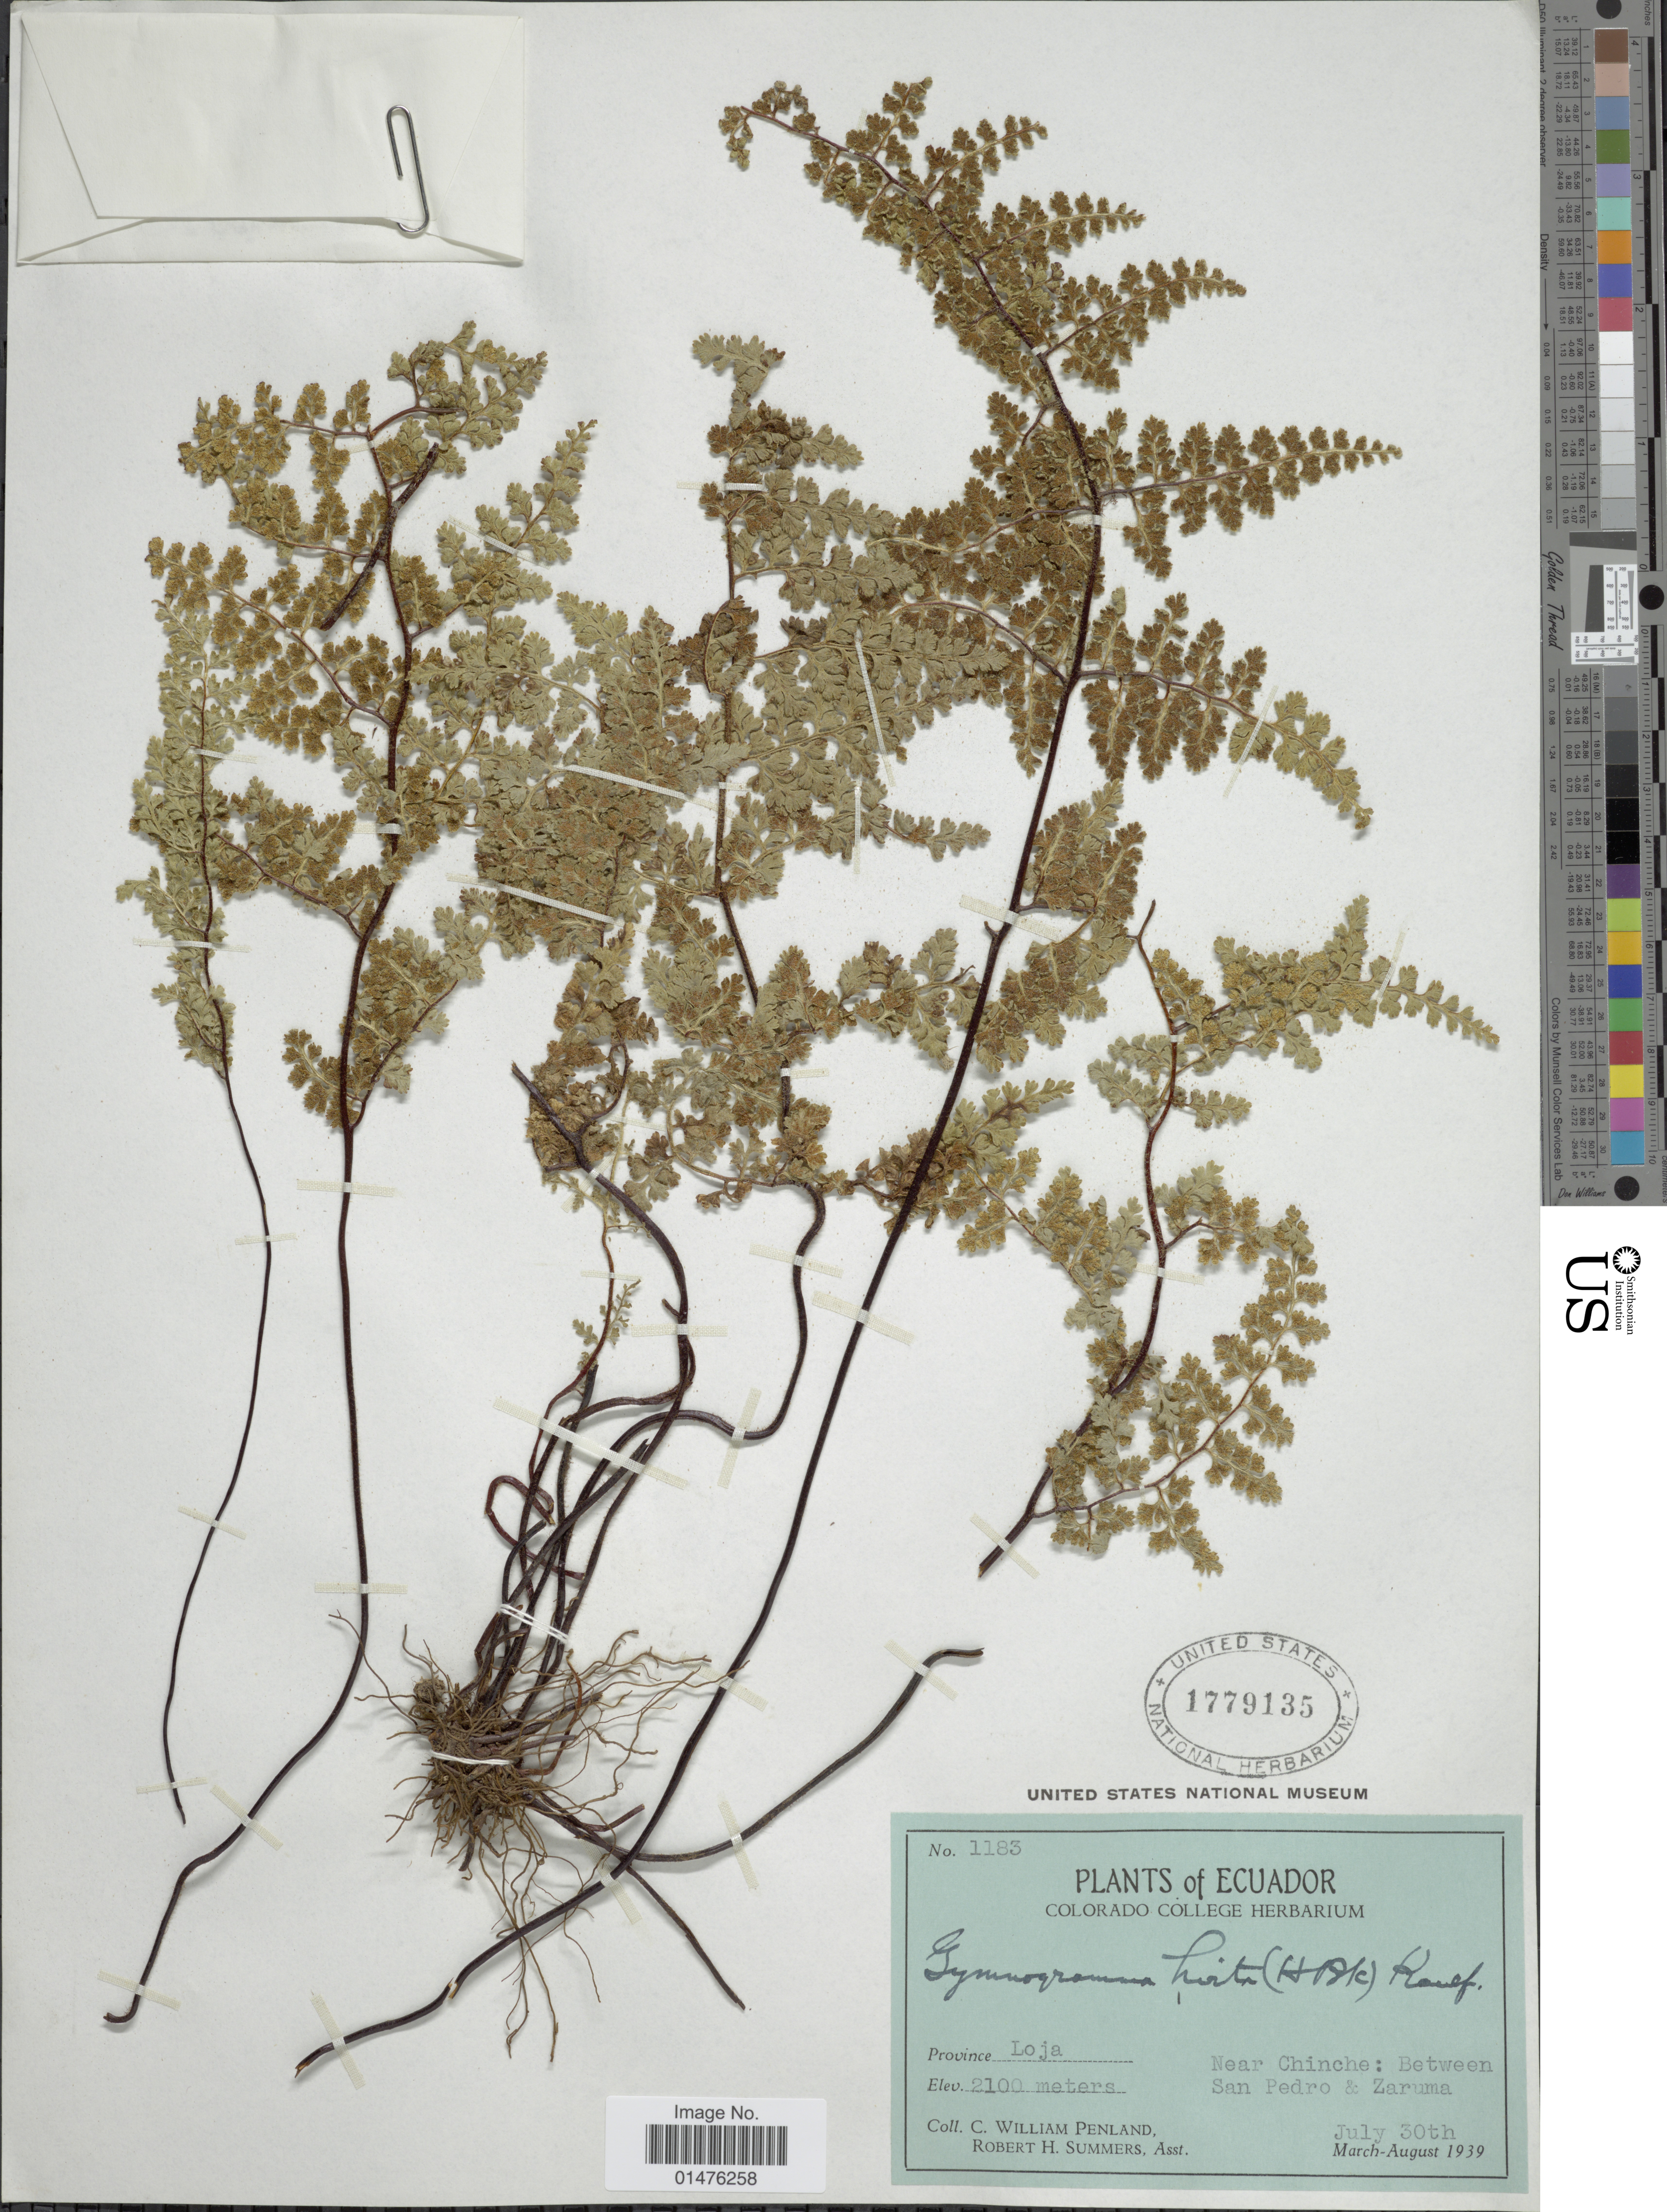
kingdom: Plantae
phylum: Tracheophyta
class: Polypodiopsida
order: Polypodiales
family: Pteridaceae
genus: Jamesonia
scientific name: Jamesonia hirta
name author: (Kunth) Christenh.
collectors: C. W. Penland & R. Summers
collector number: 1183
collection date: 1939-07-30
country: Ecuador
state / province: Loja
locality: Near Chinche: between San pedro & Zaruma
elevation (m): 2100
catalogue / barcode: US 1779135